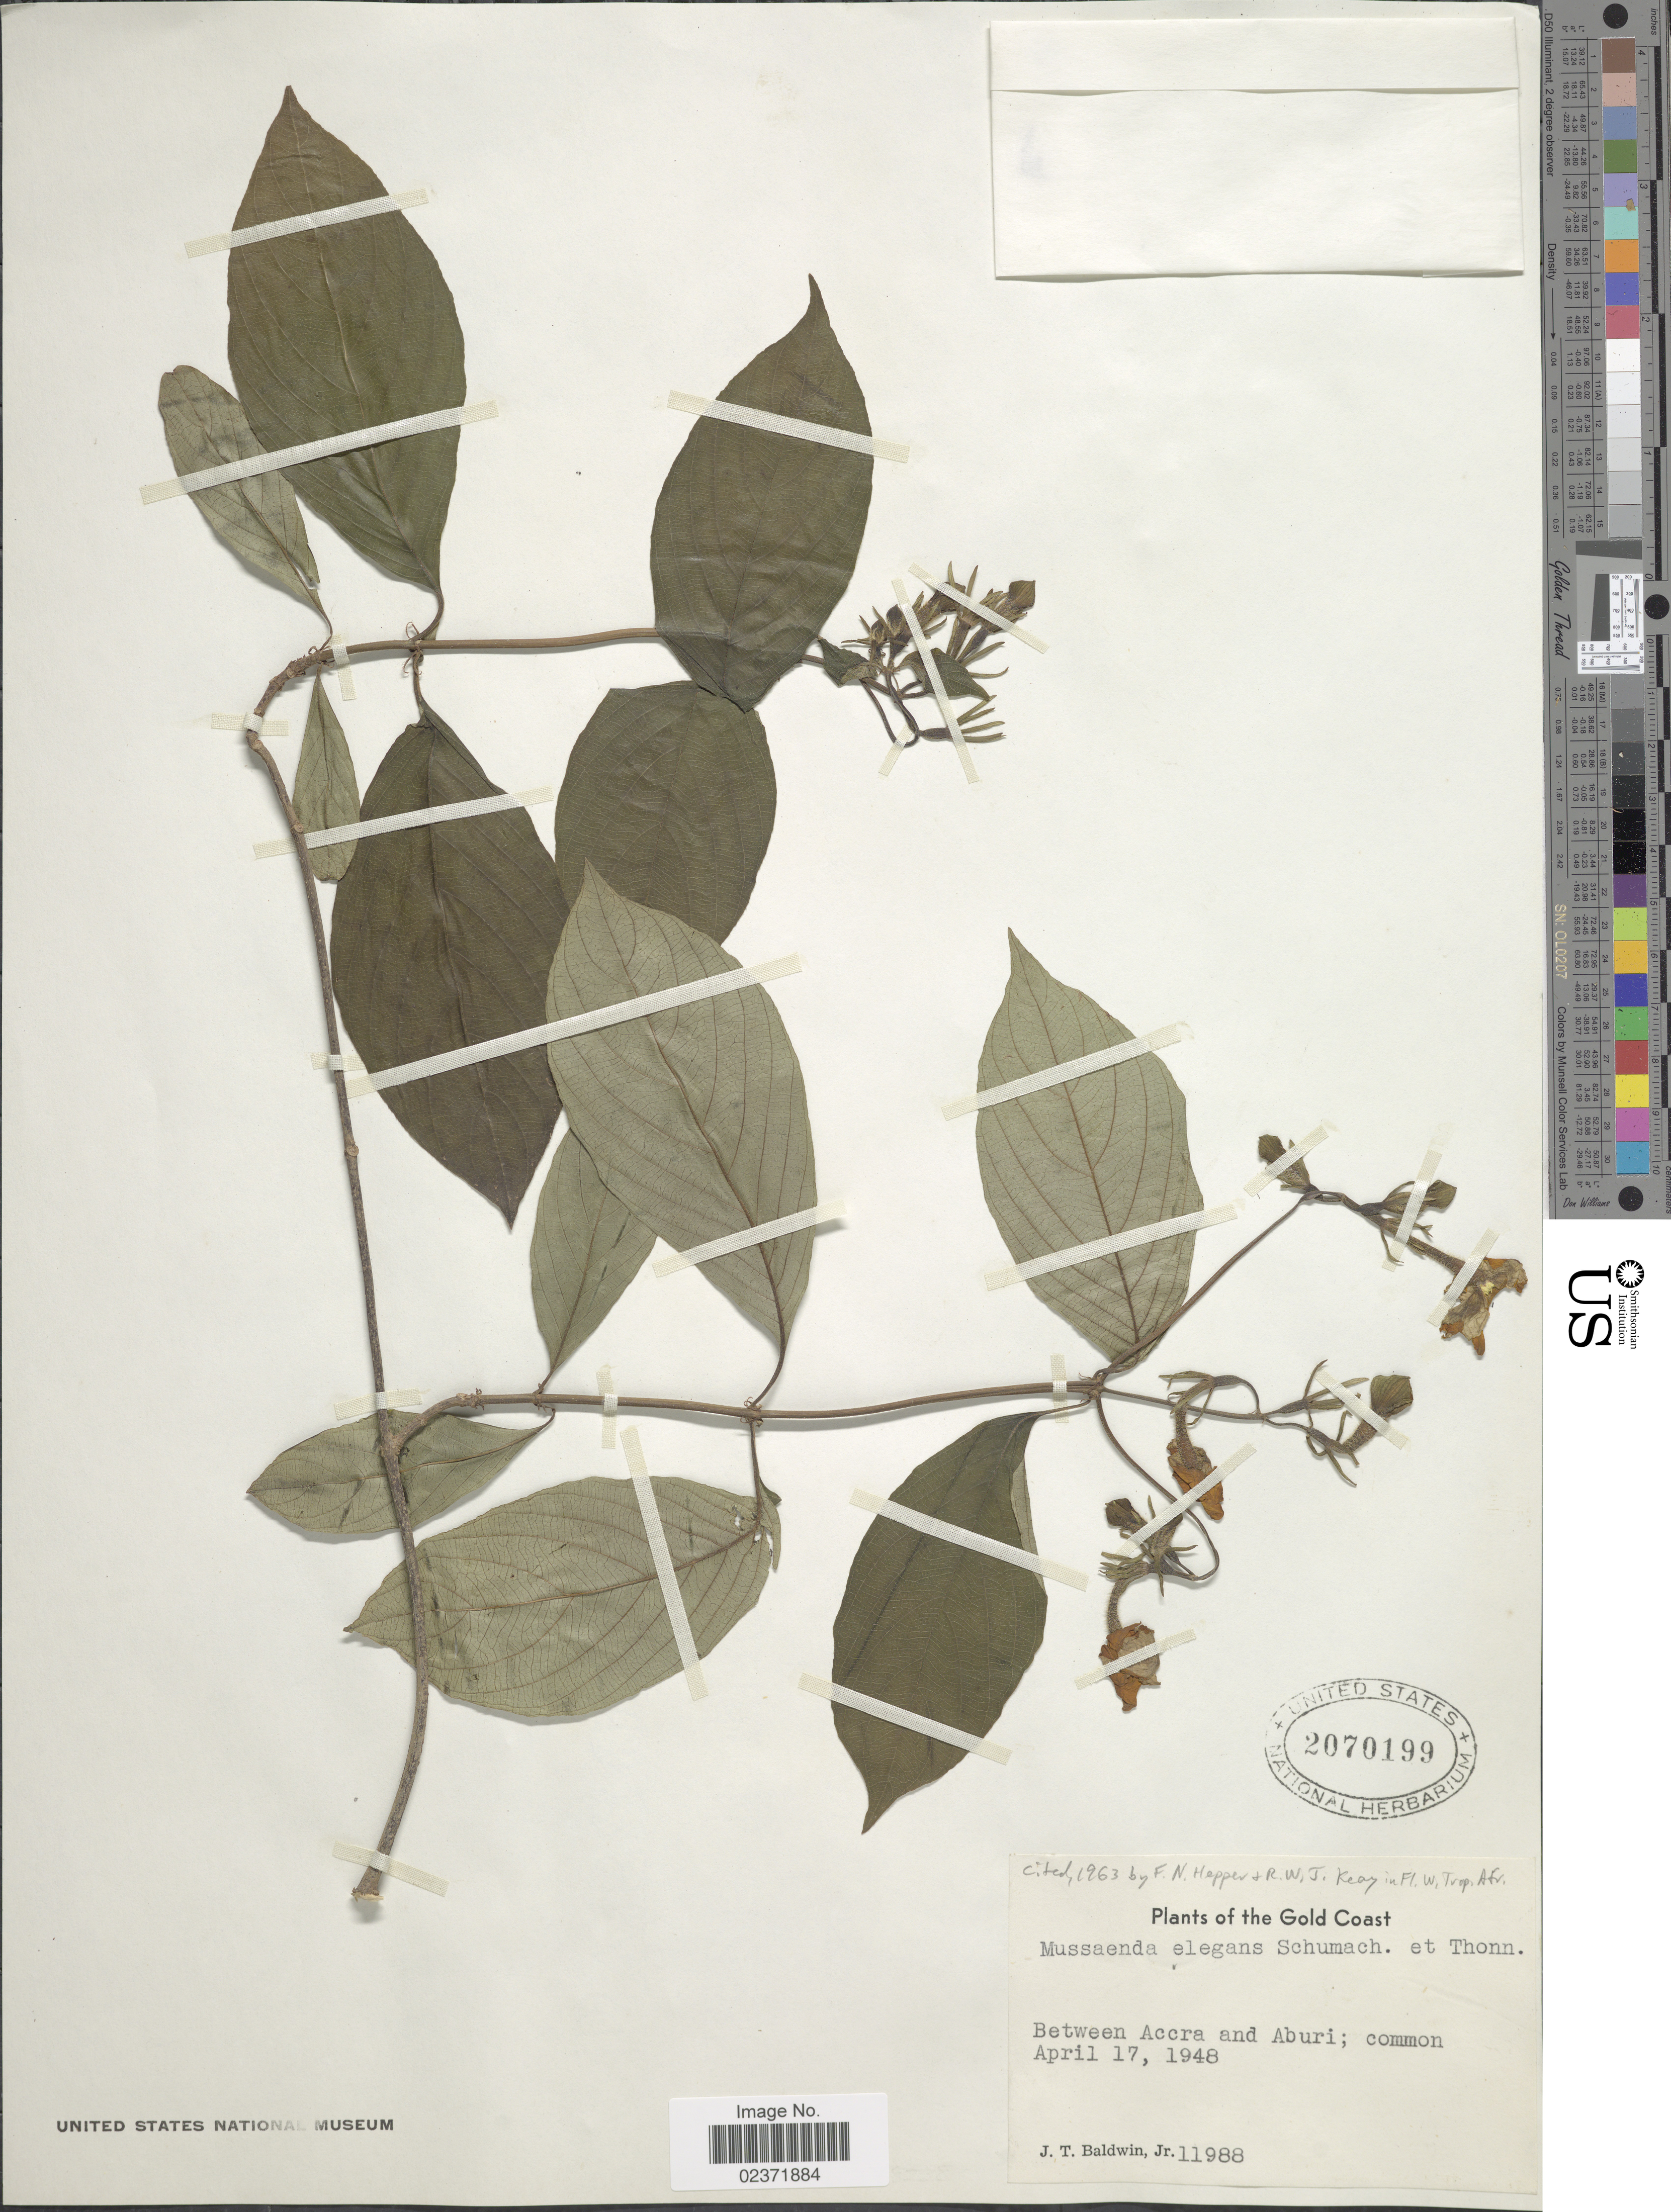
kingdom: Plantae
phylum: Tracheophyta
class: Magnoliopsida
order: Gentianales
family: Rubiaceae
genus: Mussaenda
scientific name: Mussaenda elegans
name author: Schumach. & Thonn.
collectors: J. T. Baldwin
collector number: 11988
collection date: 1948-04-17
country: Ghana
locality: Gold Coast, Between Accra and Aburi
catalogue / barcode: US 2070199